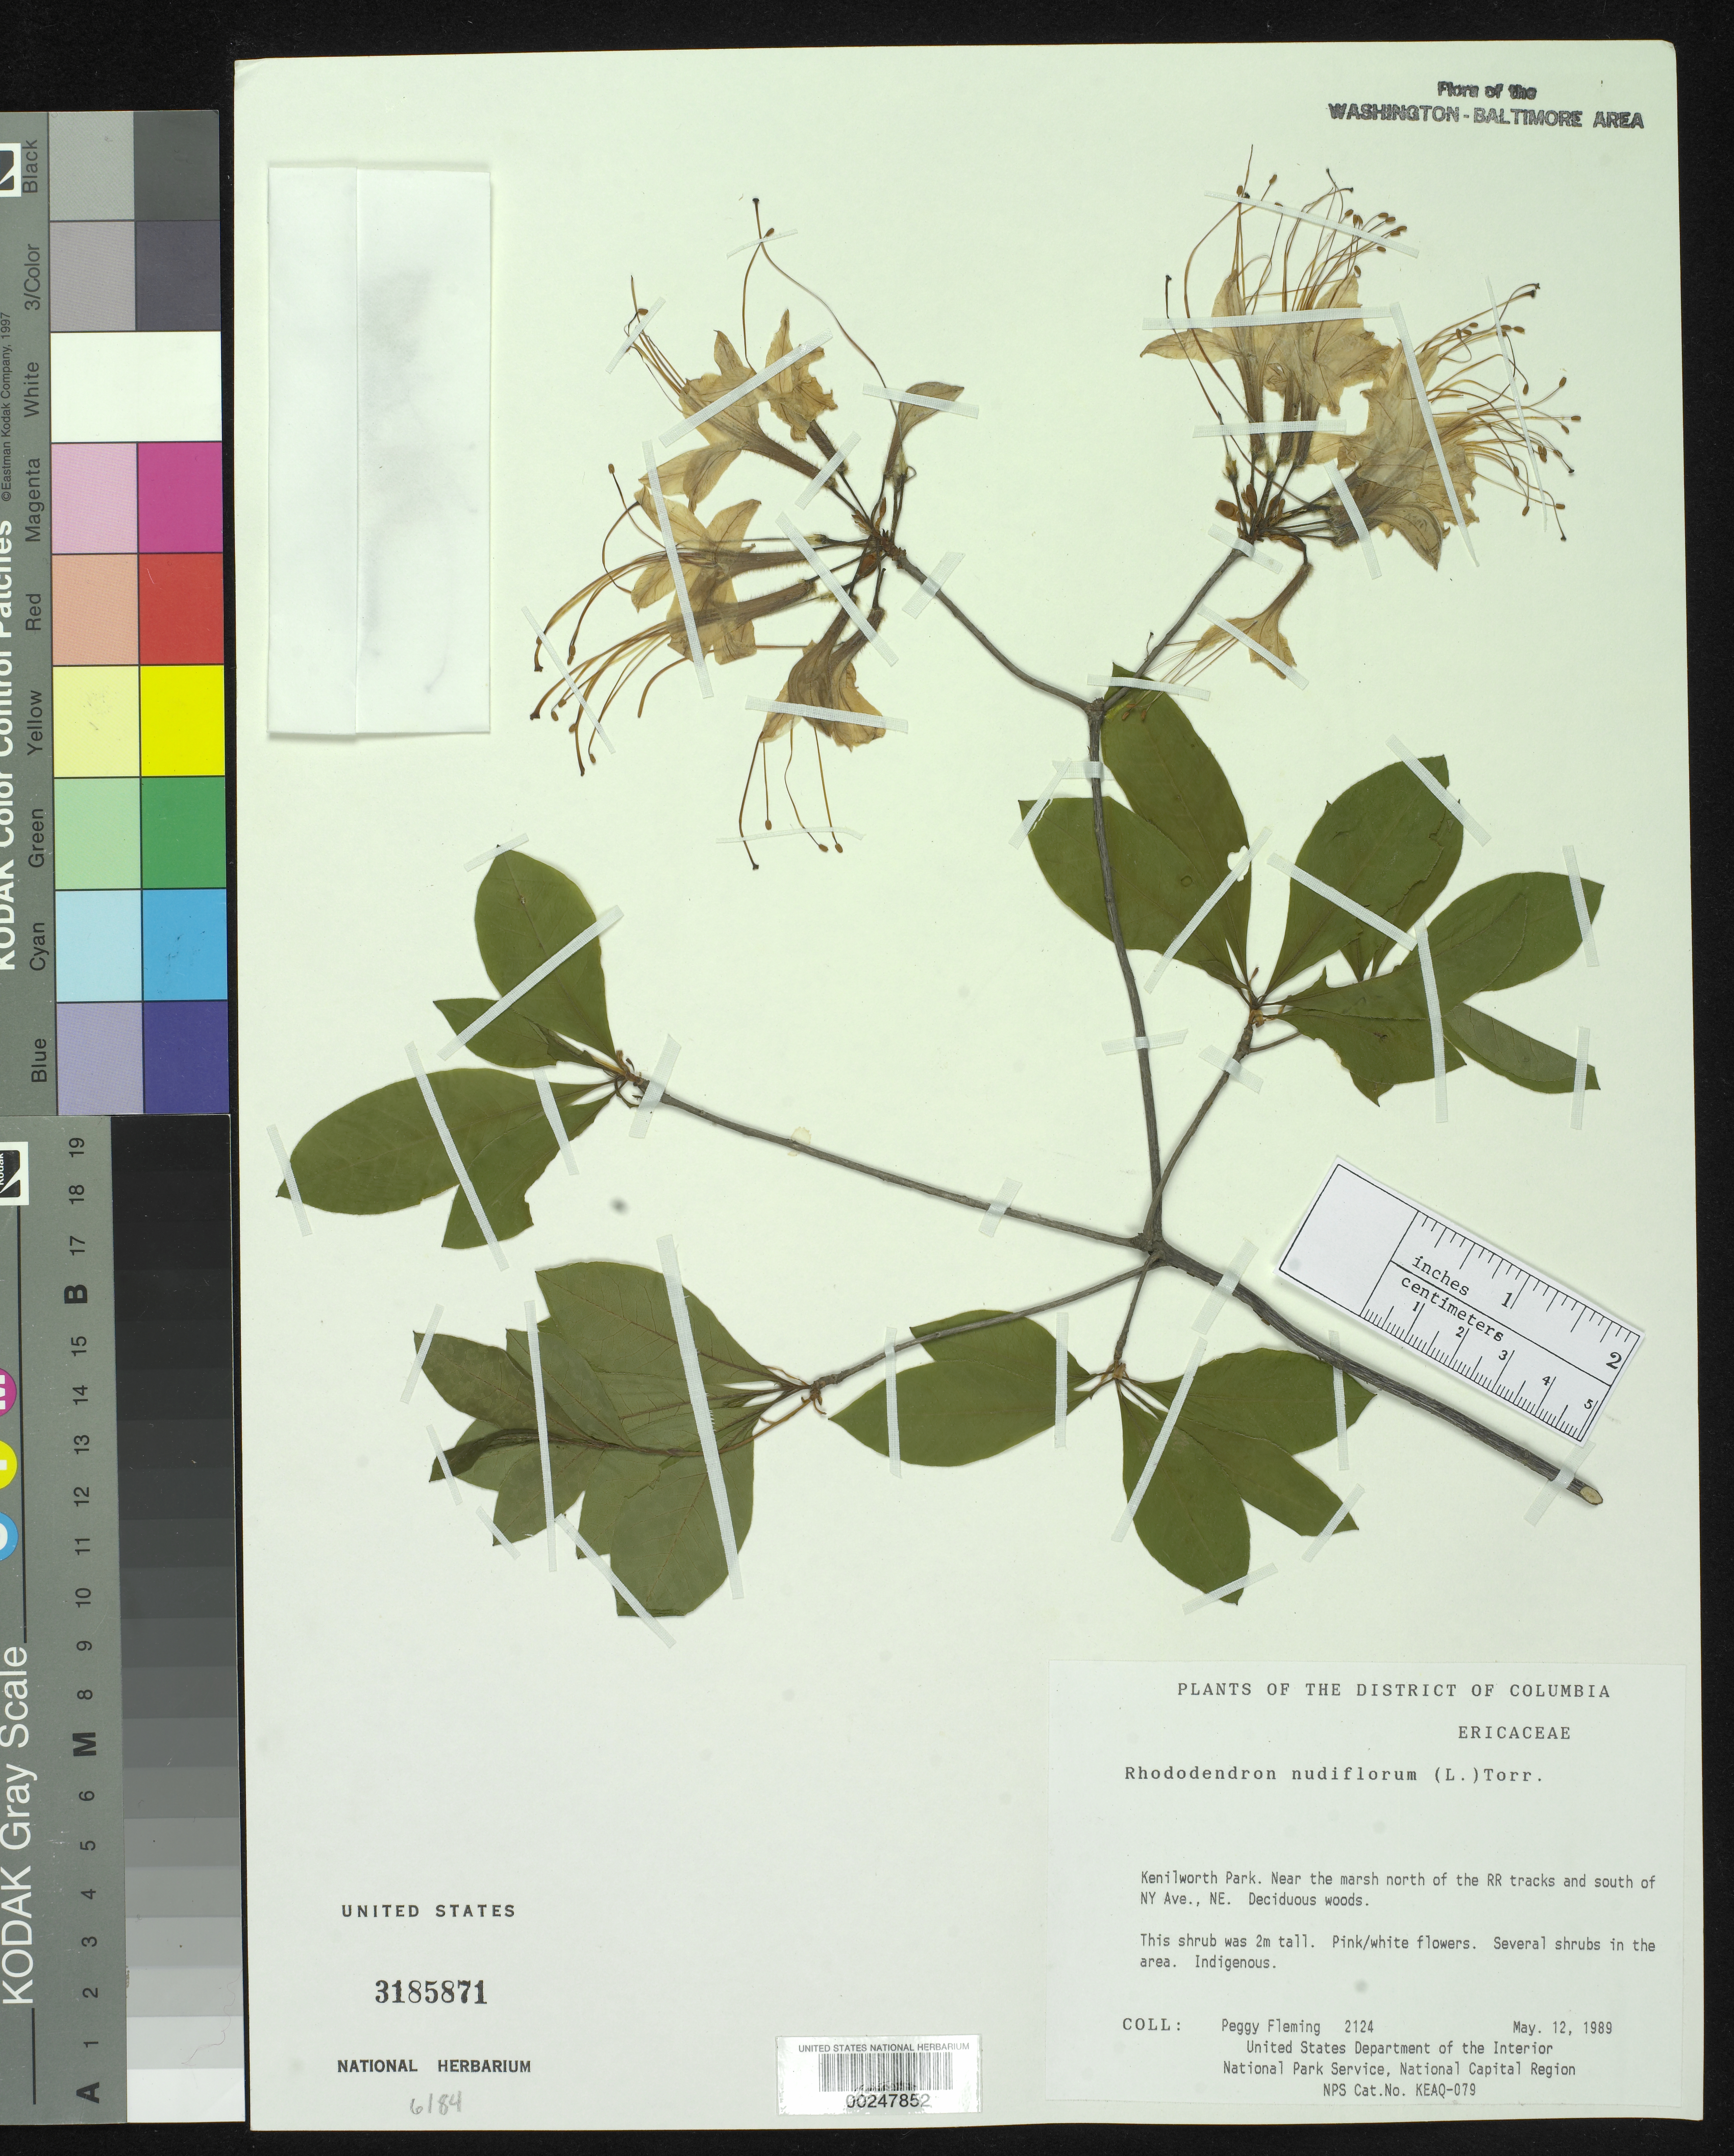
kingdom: Plantae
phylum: Tracheophyta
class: Magnoliopsida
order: Ericales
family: Ericaceae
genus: Rhododendron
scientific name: Rhododendron periclymenoides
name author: (Michx.) Shinners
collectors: P. Fleming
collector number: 2124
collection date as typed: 12 May 1989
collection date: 1989-05-12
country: United States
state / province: District of Columbia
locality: Kenilworth Park, N of RR Tracks and S of NY Ave, NE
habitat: Deciduous woods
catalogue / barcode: US 3185871